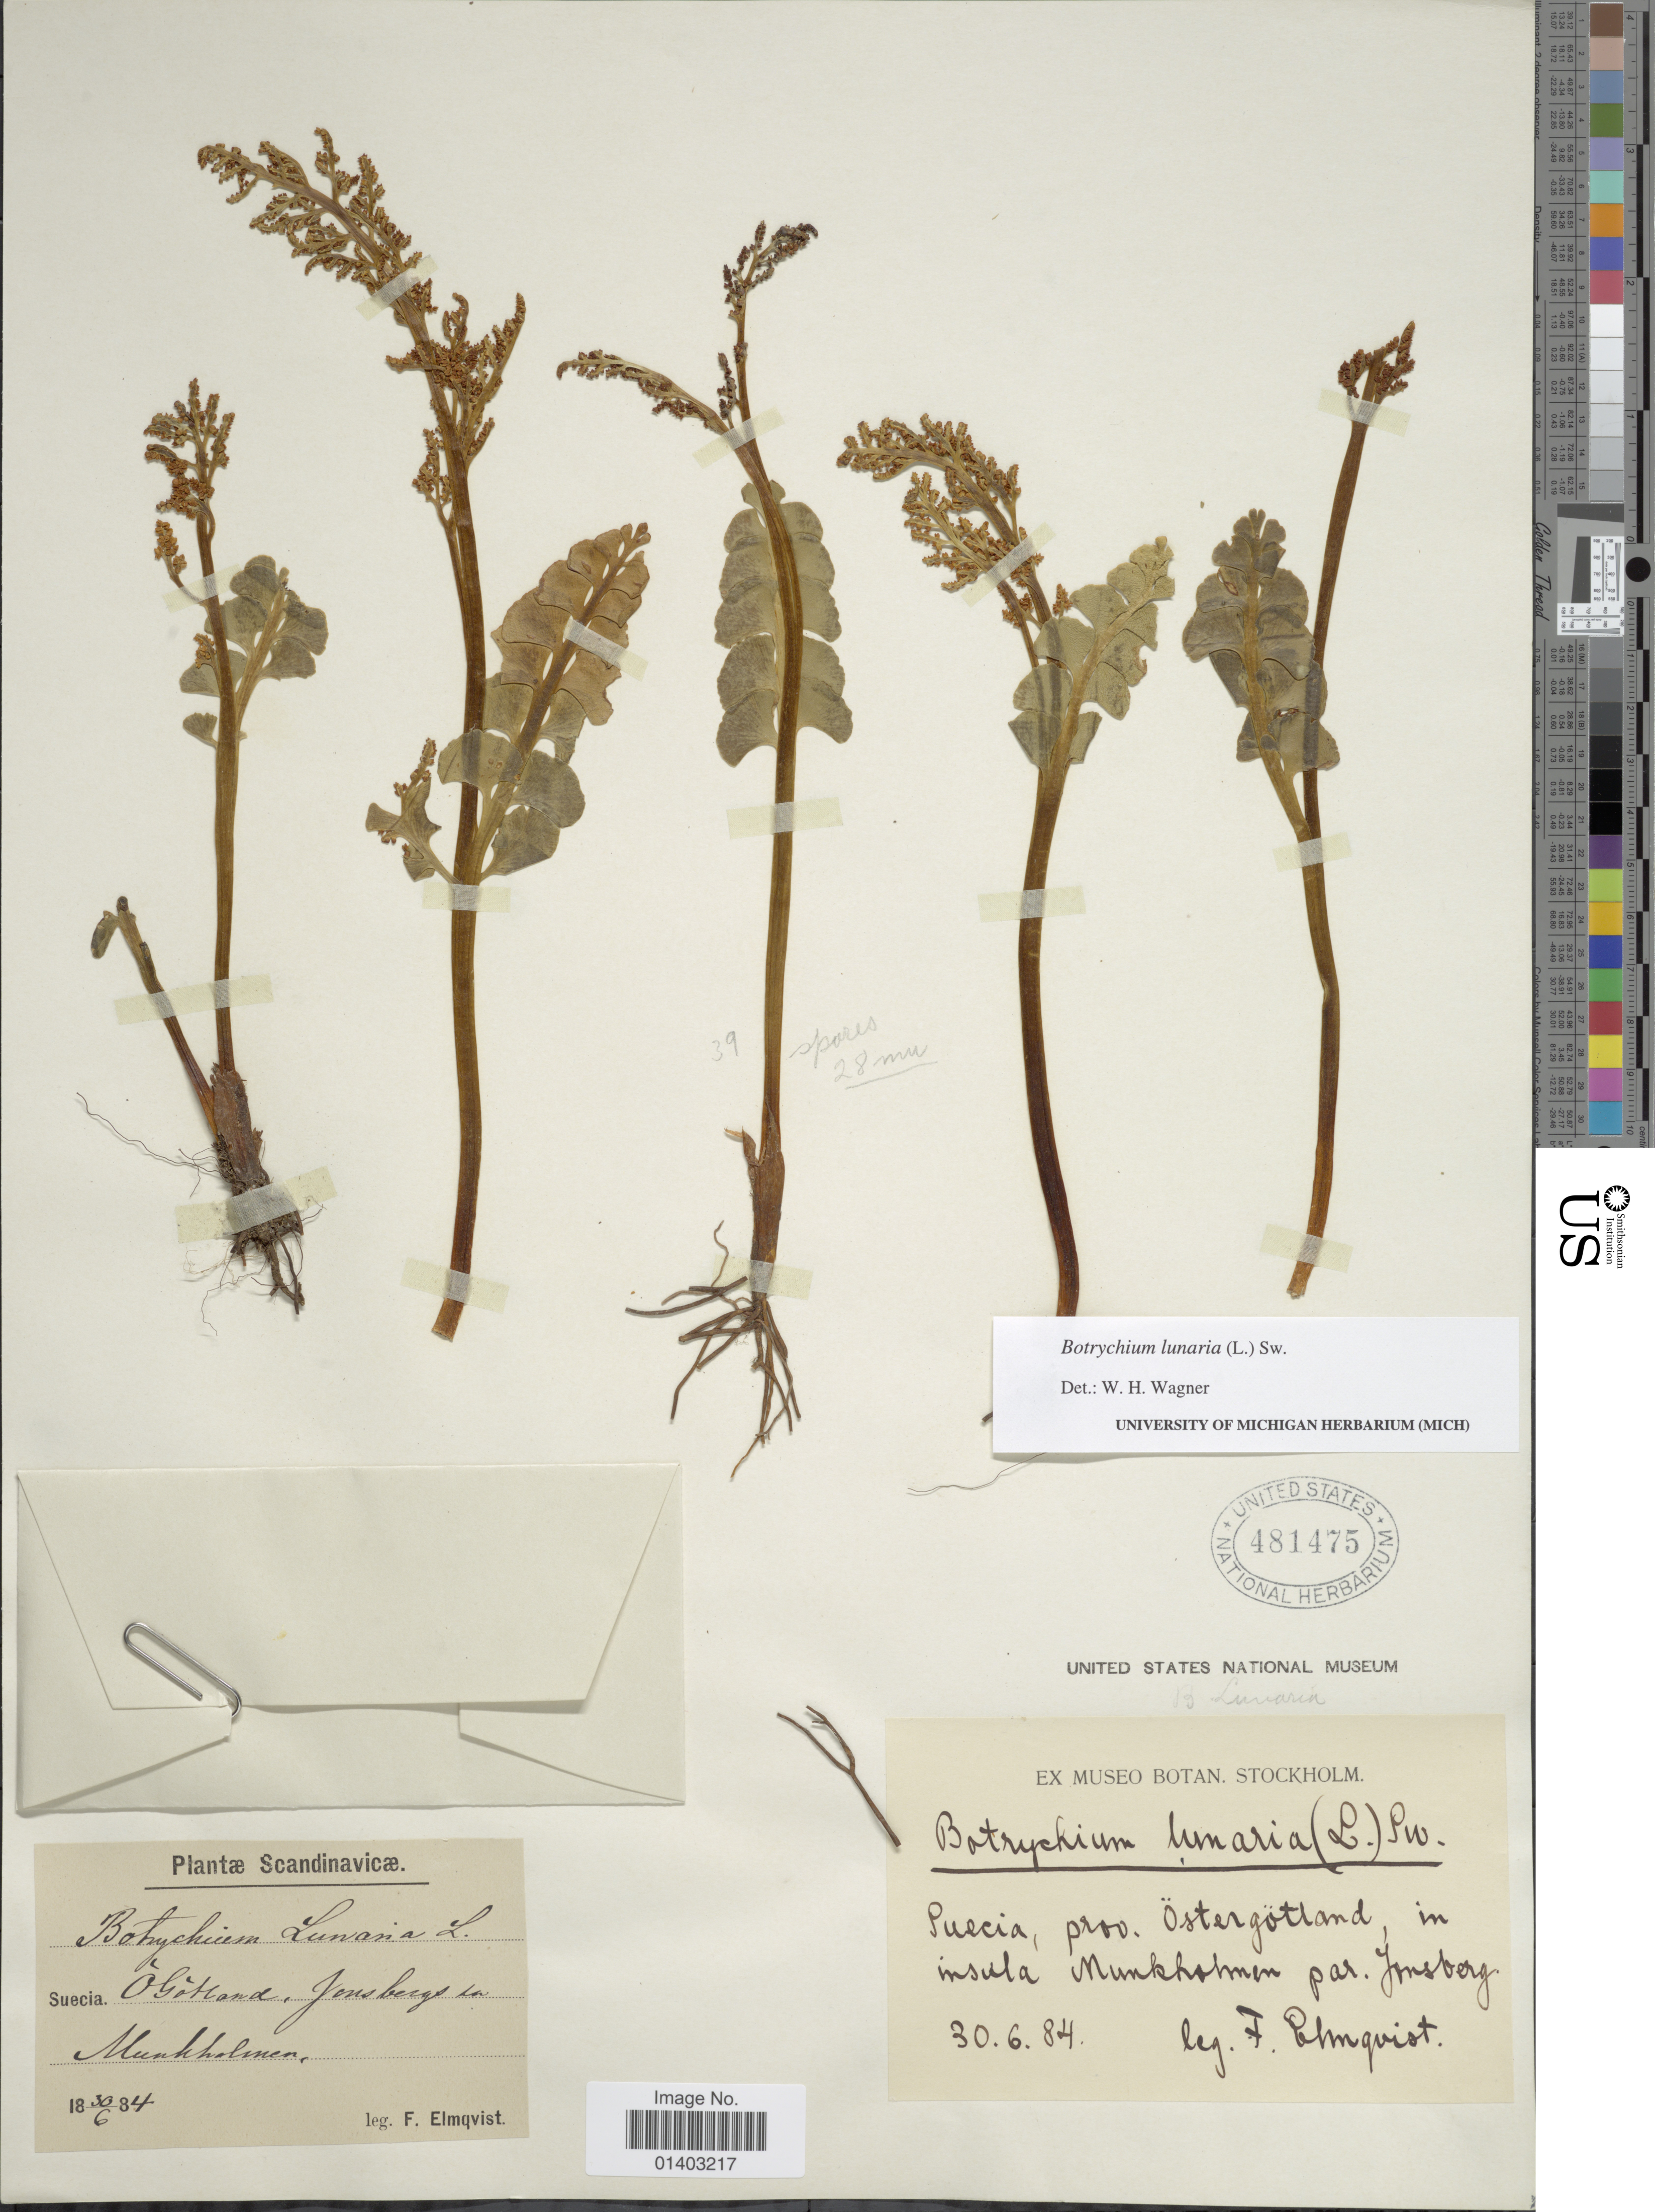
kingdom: Plantae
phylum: Tracheophyta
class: Polypodiopsida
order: Ophioglossales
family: Ophioglossaceae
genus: Botrychium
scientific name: Botrychium lunaria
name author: (L.) Sw.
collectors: F. Elmquist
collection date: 1884-06-30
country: Sweden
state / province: Östergötland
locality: Munkholmen, par. Jonsberg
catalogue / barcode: US 481475